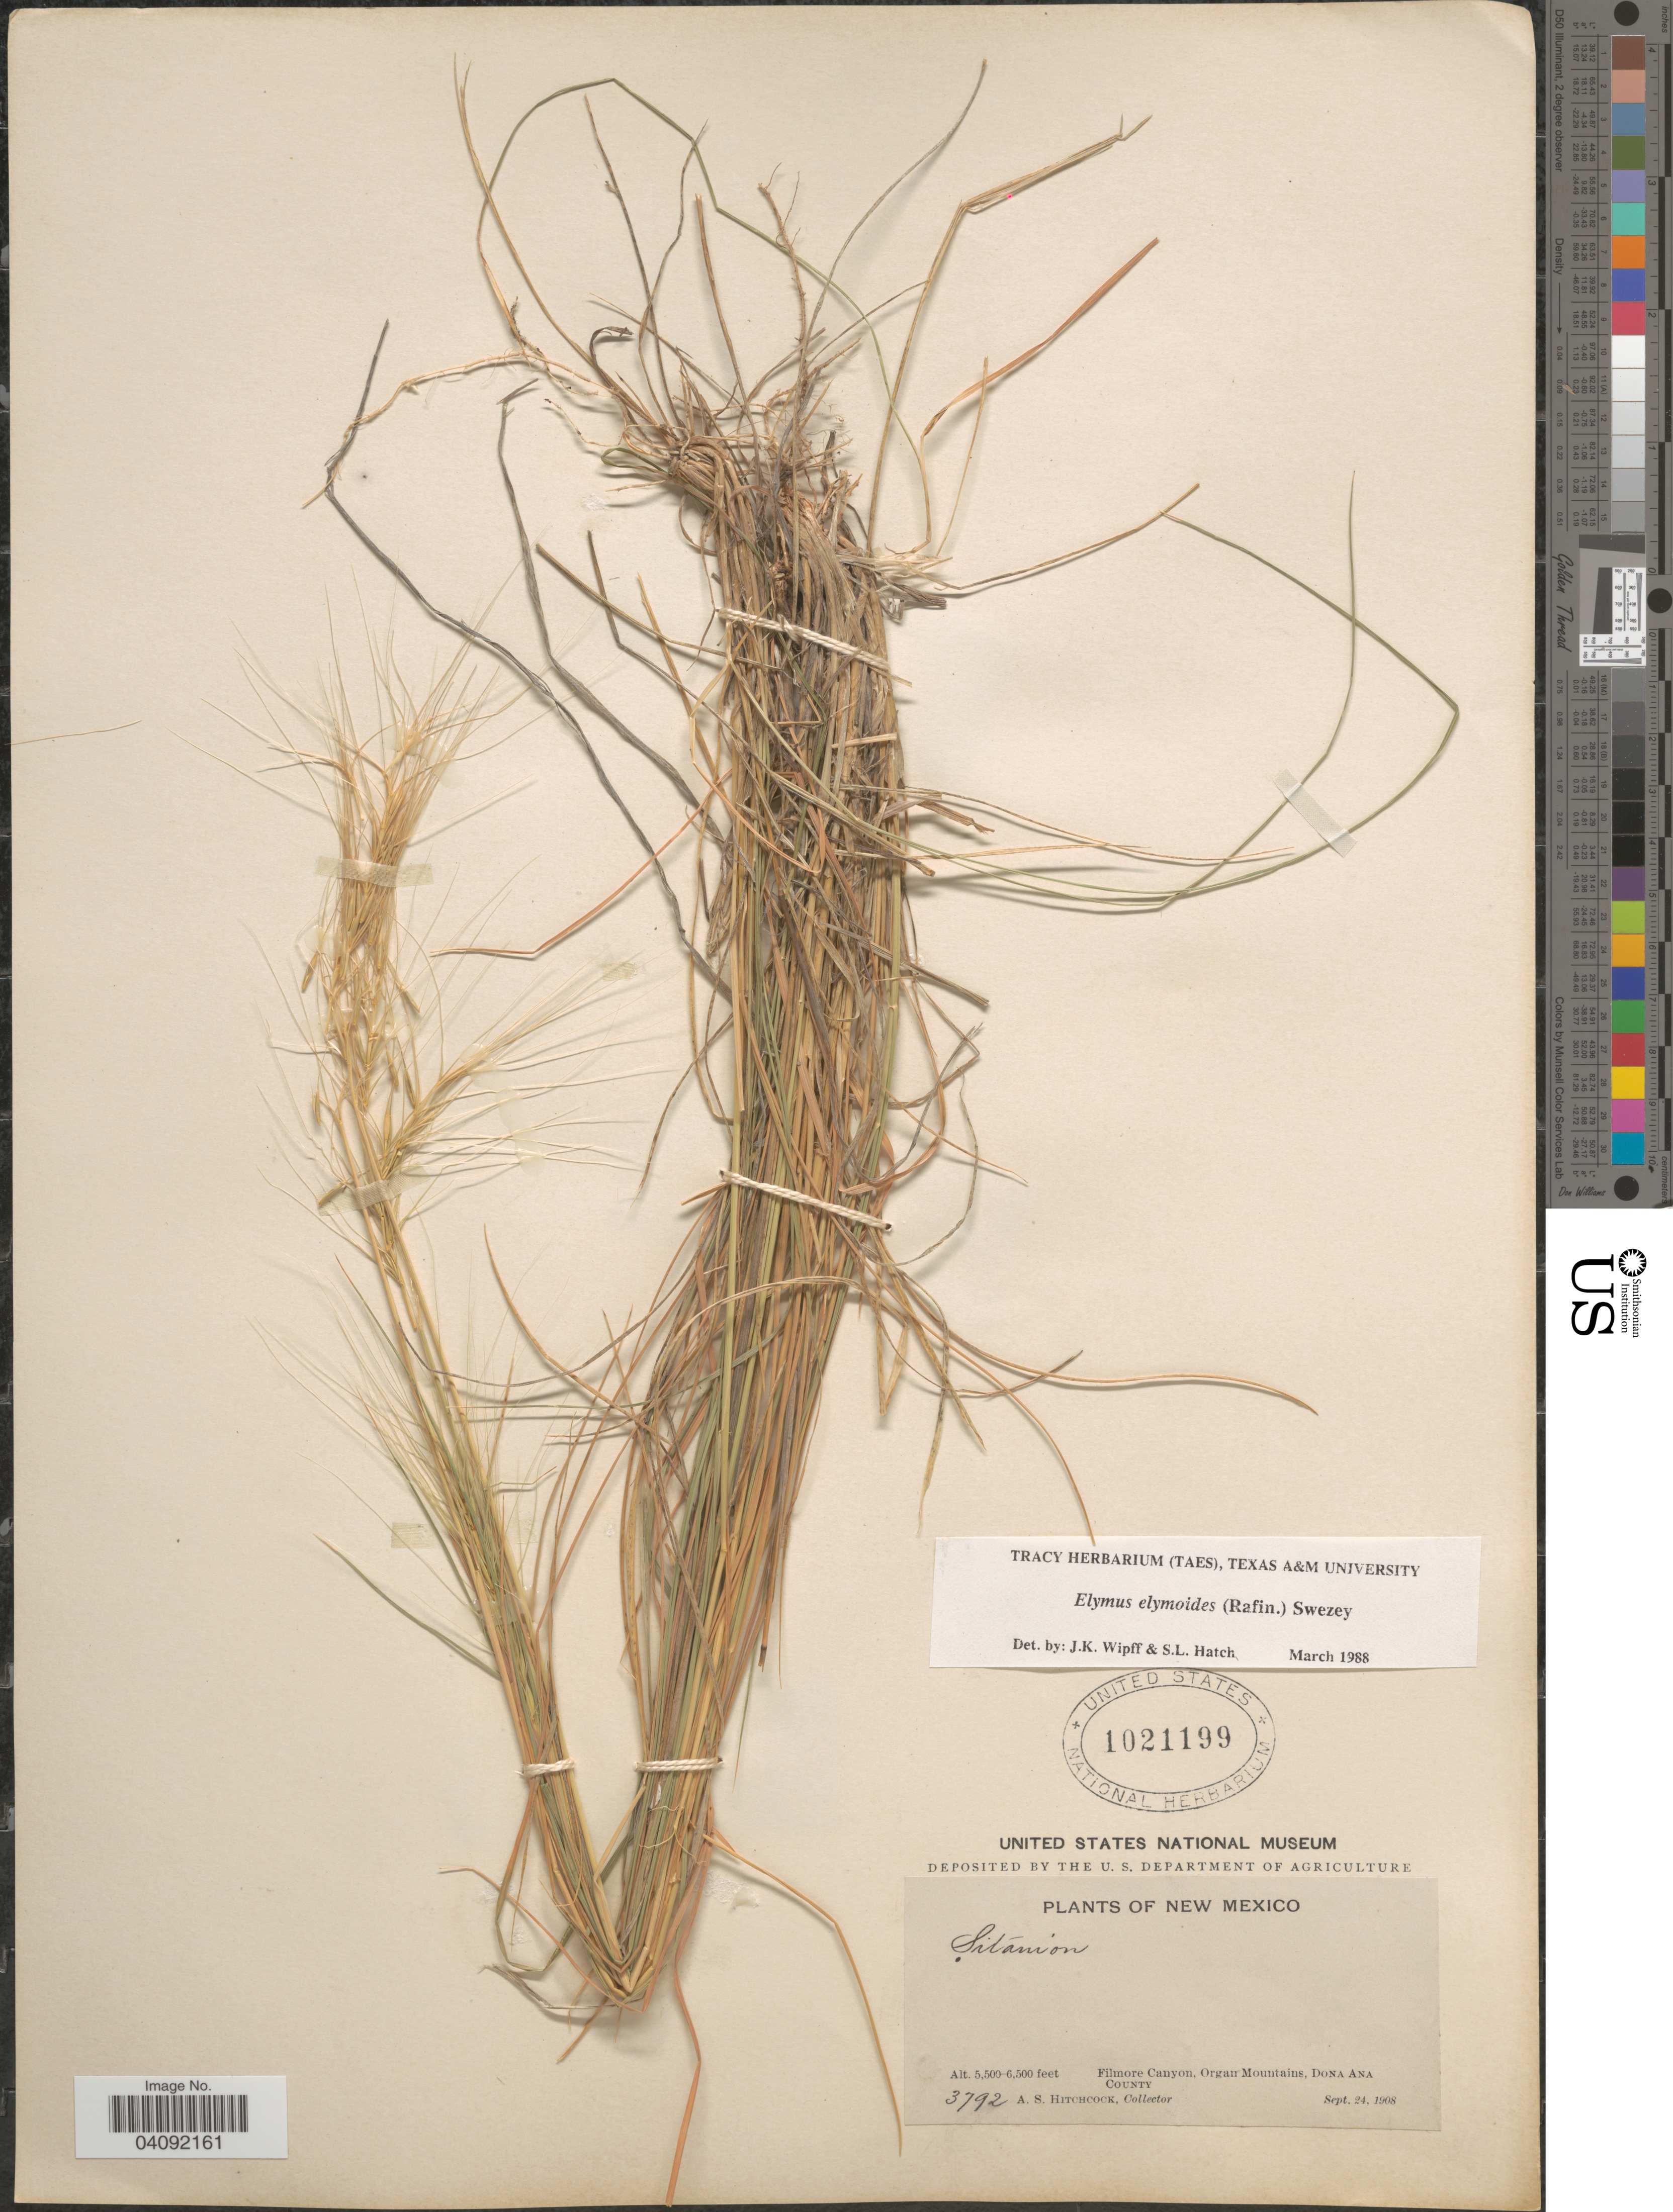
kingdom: Plantae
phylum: Tracheophyta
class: Liliopsida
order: Poales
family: Poaceae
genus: Elymus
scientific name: Elymus elymoides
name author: (Raf.) Swezey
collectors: A. S. Hitchcock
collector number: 3792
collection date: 1908-09-24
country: United States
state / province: New Mexico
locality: Filmore Canyon, Organ Mountains, Dona Ana County.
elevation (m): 1676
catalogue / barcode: US 1021199